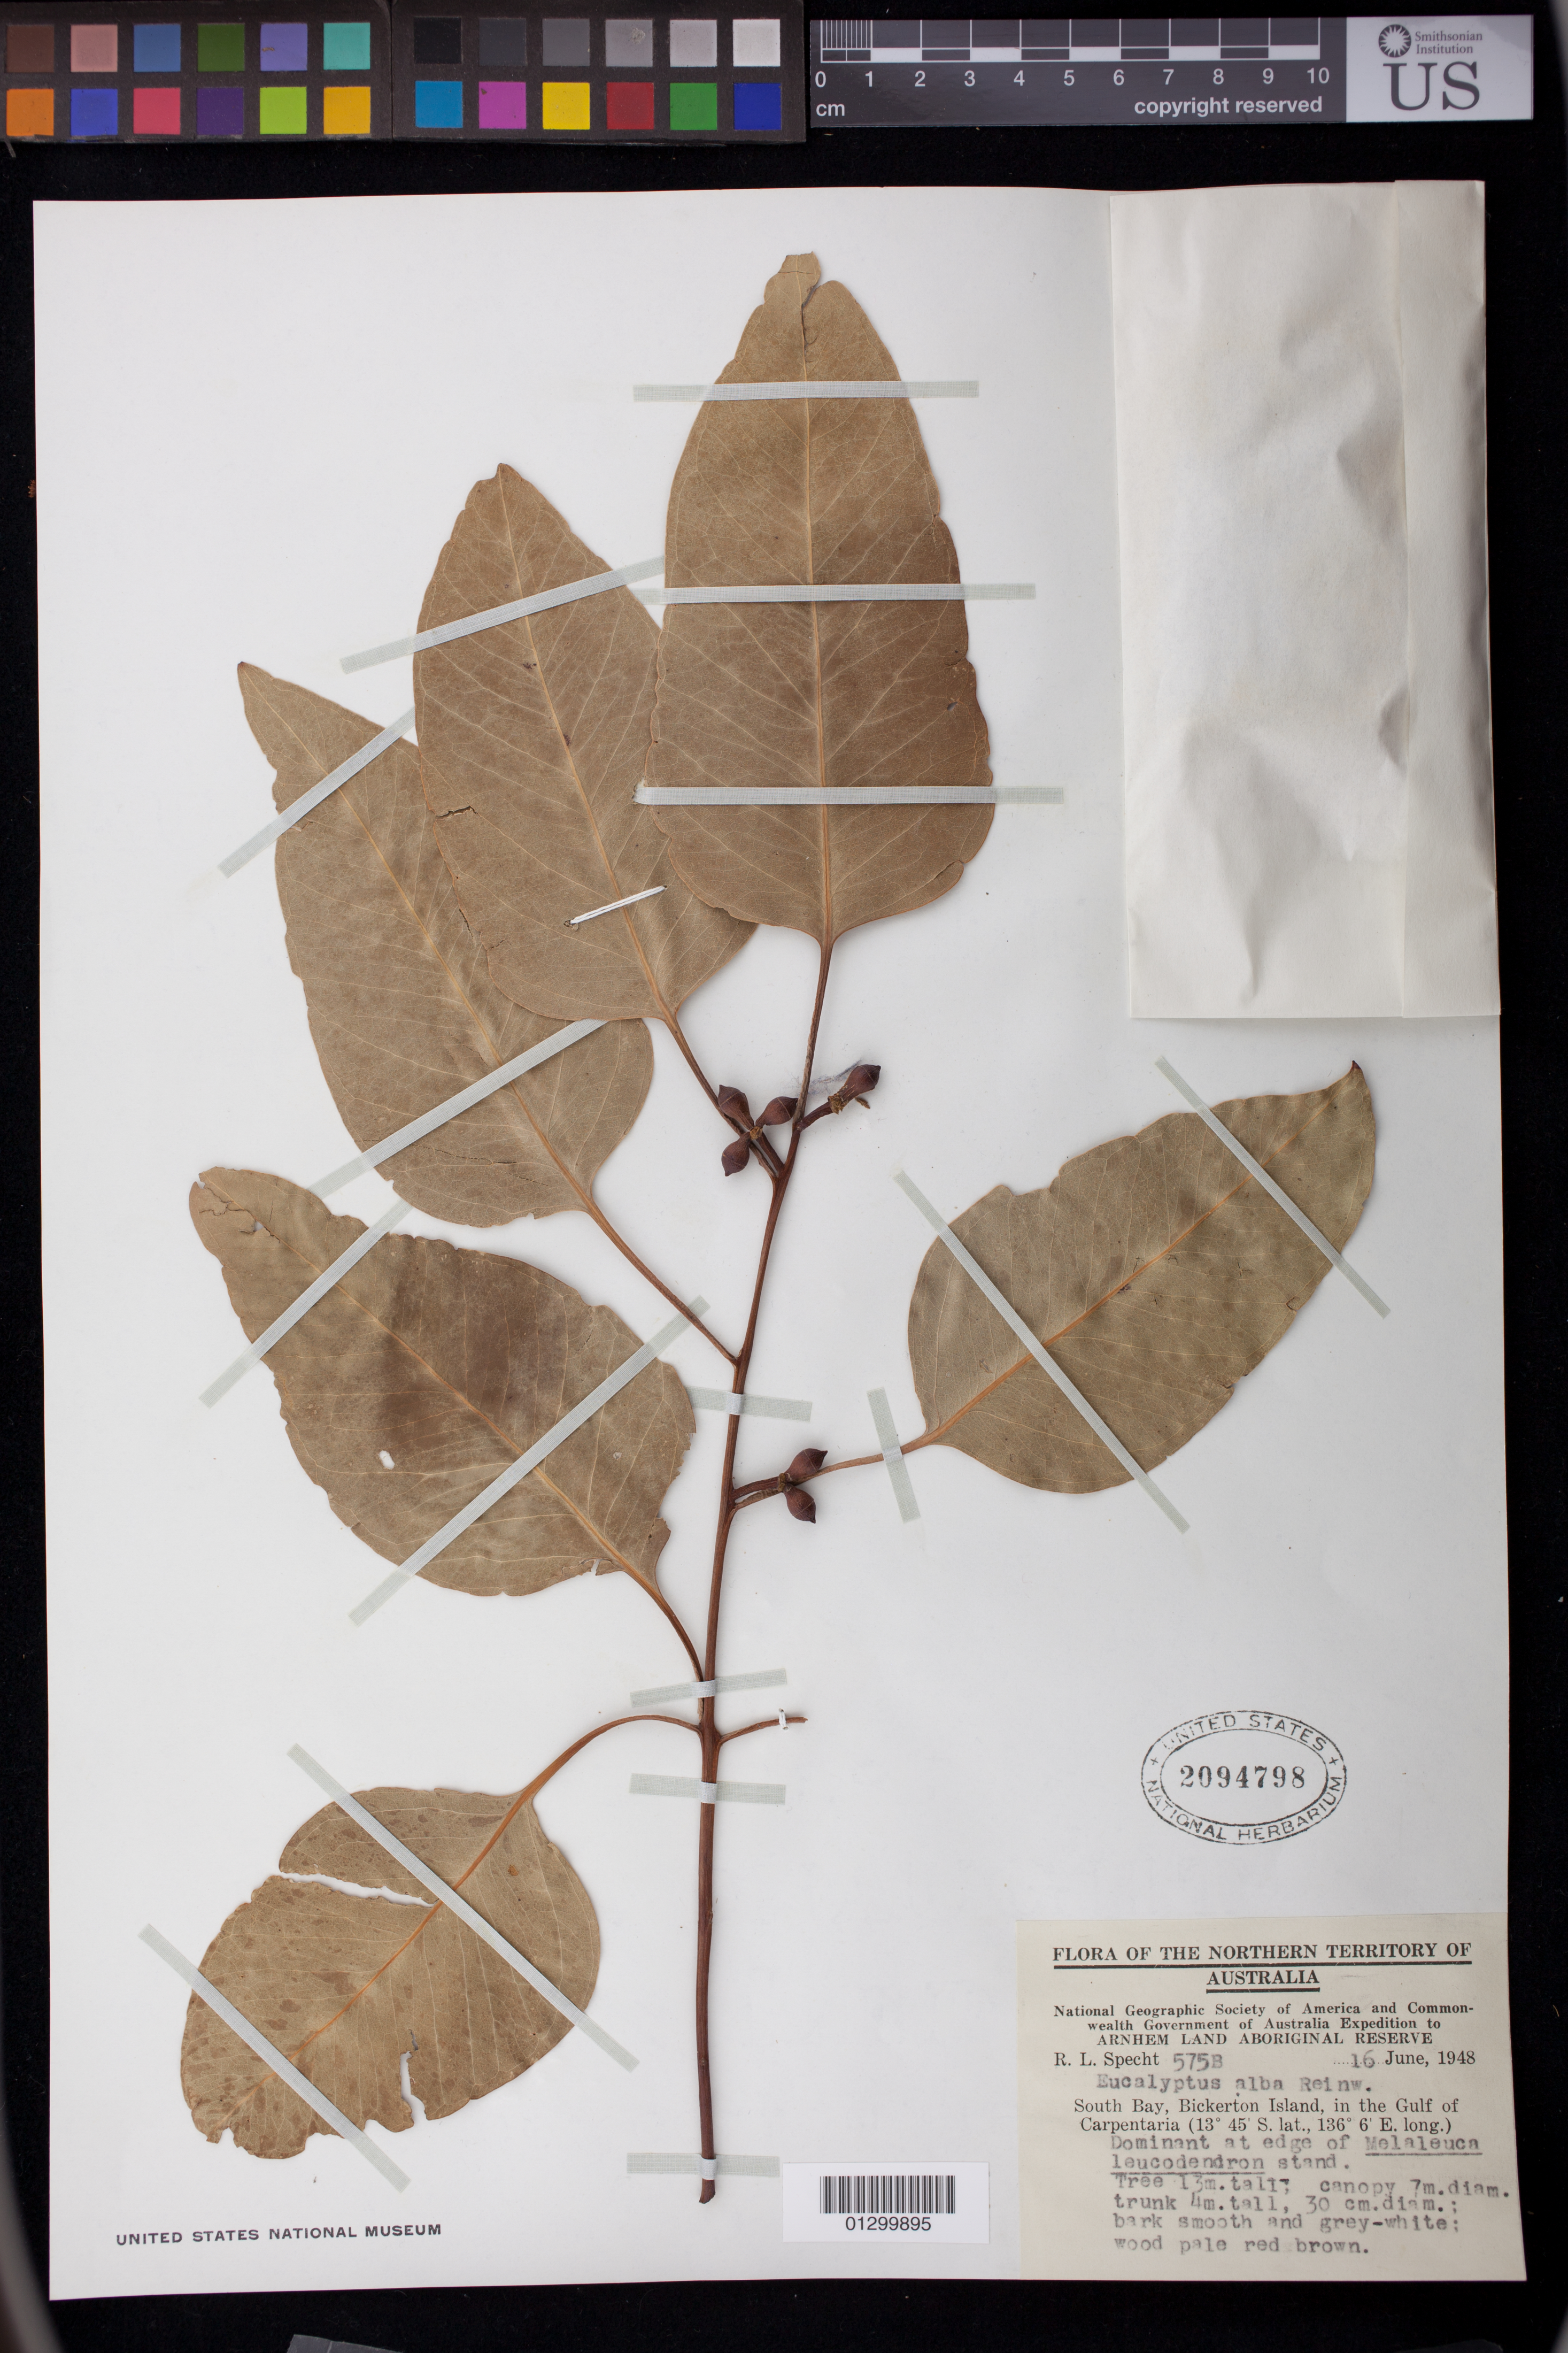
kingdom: Plantae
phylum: Tracheophyta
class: Magnoliopsida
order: Myrtales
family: Myrtaceae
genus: Eucalyptus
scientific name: Eucalyptus alba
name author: Reinw.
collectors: R. L. Specht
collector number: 575 B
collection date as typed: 16 Jun 1948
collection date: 1948-06-16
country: Australia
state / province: Northern Territory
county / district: East Arnhem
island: Bickerton Island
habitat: Dominant at edge of Melalueca leucodendron stand.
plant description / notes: Tree 13 m. tall; canopy 7 m. diam. trunk 4 m. tall, 30 cm. diam.; bark smooth and grey-white; wood pale red brown.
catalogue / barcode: US 2094798